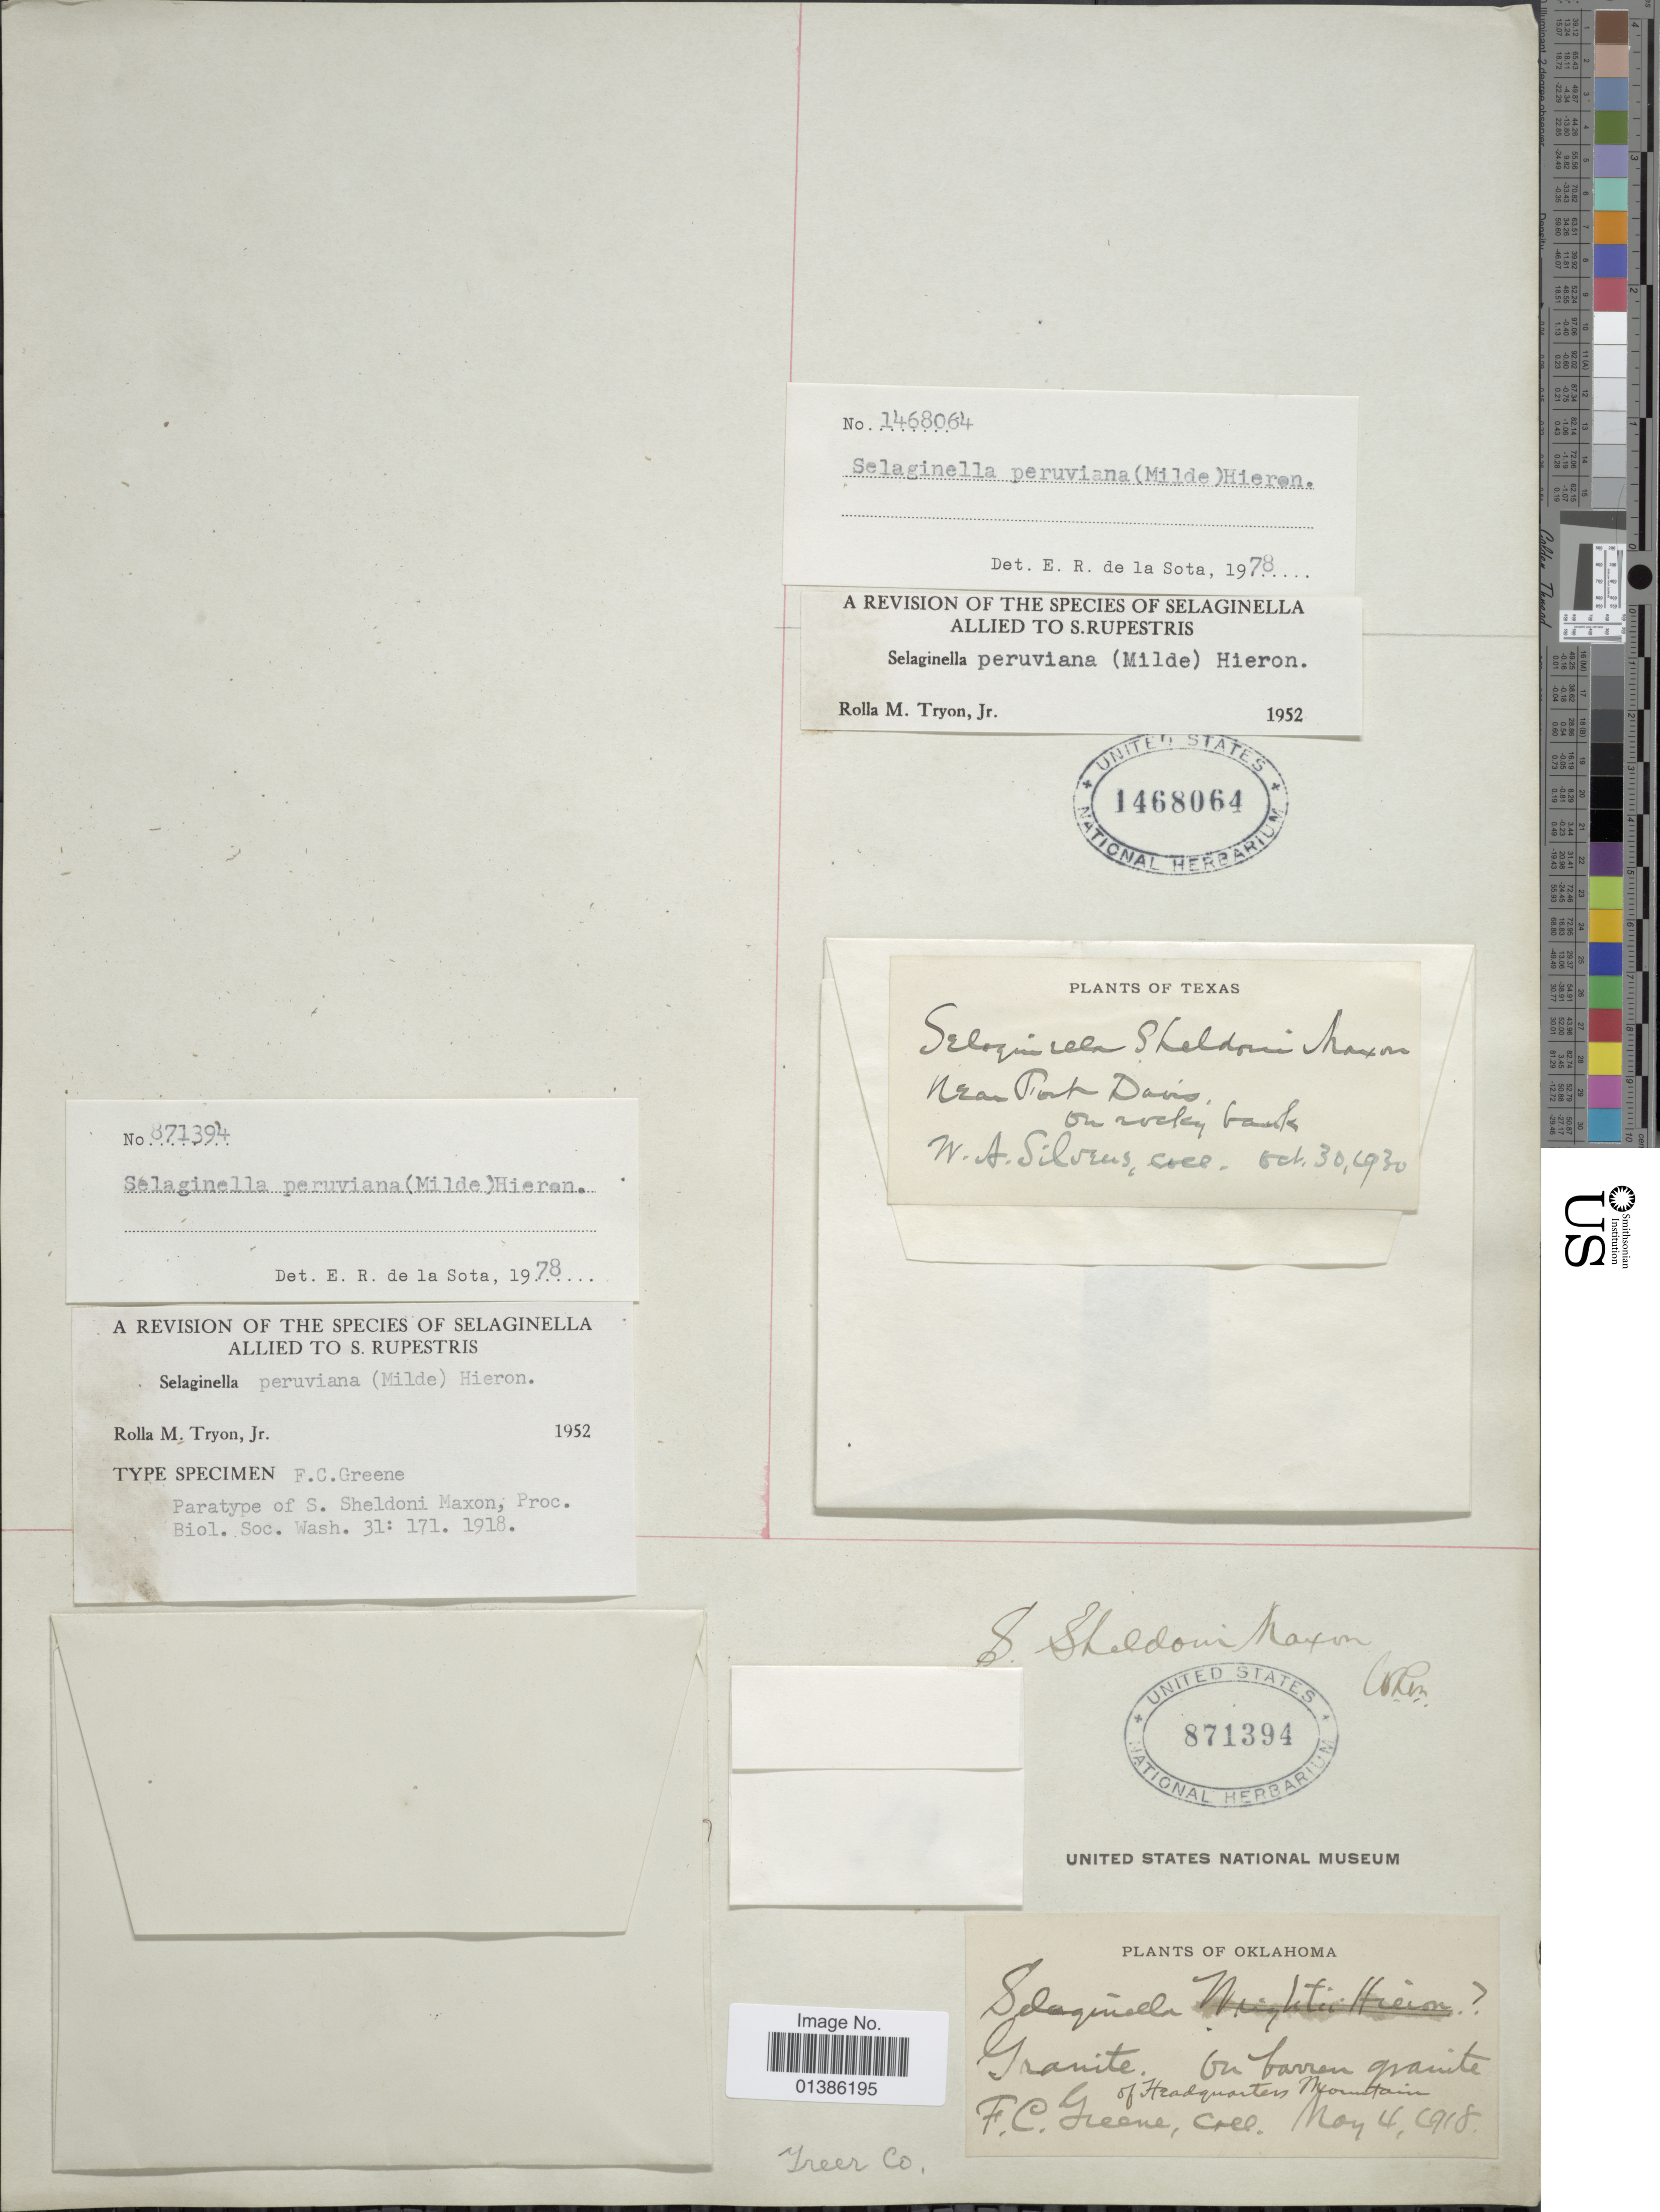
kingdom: Plantae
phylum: Tracheophyta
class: Lycopodiopsida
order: Selaginellales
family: Selaginellaceae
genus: Selaginella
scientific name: Selaginella peruviana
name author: (Milde) Hieron.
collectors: F. C. Greene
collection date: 1918-05-04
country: United States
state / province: Oklahoma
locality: Granite of Headquarters Mountain.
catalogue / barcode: US 871394